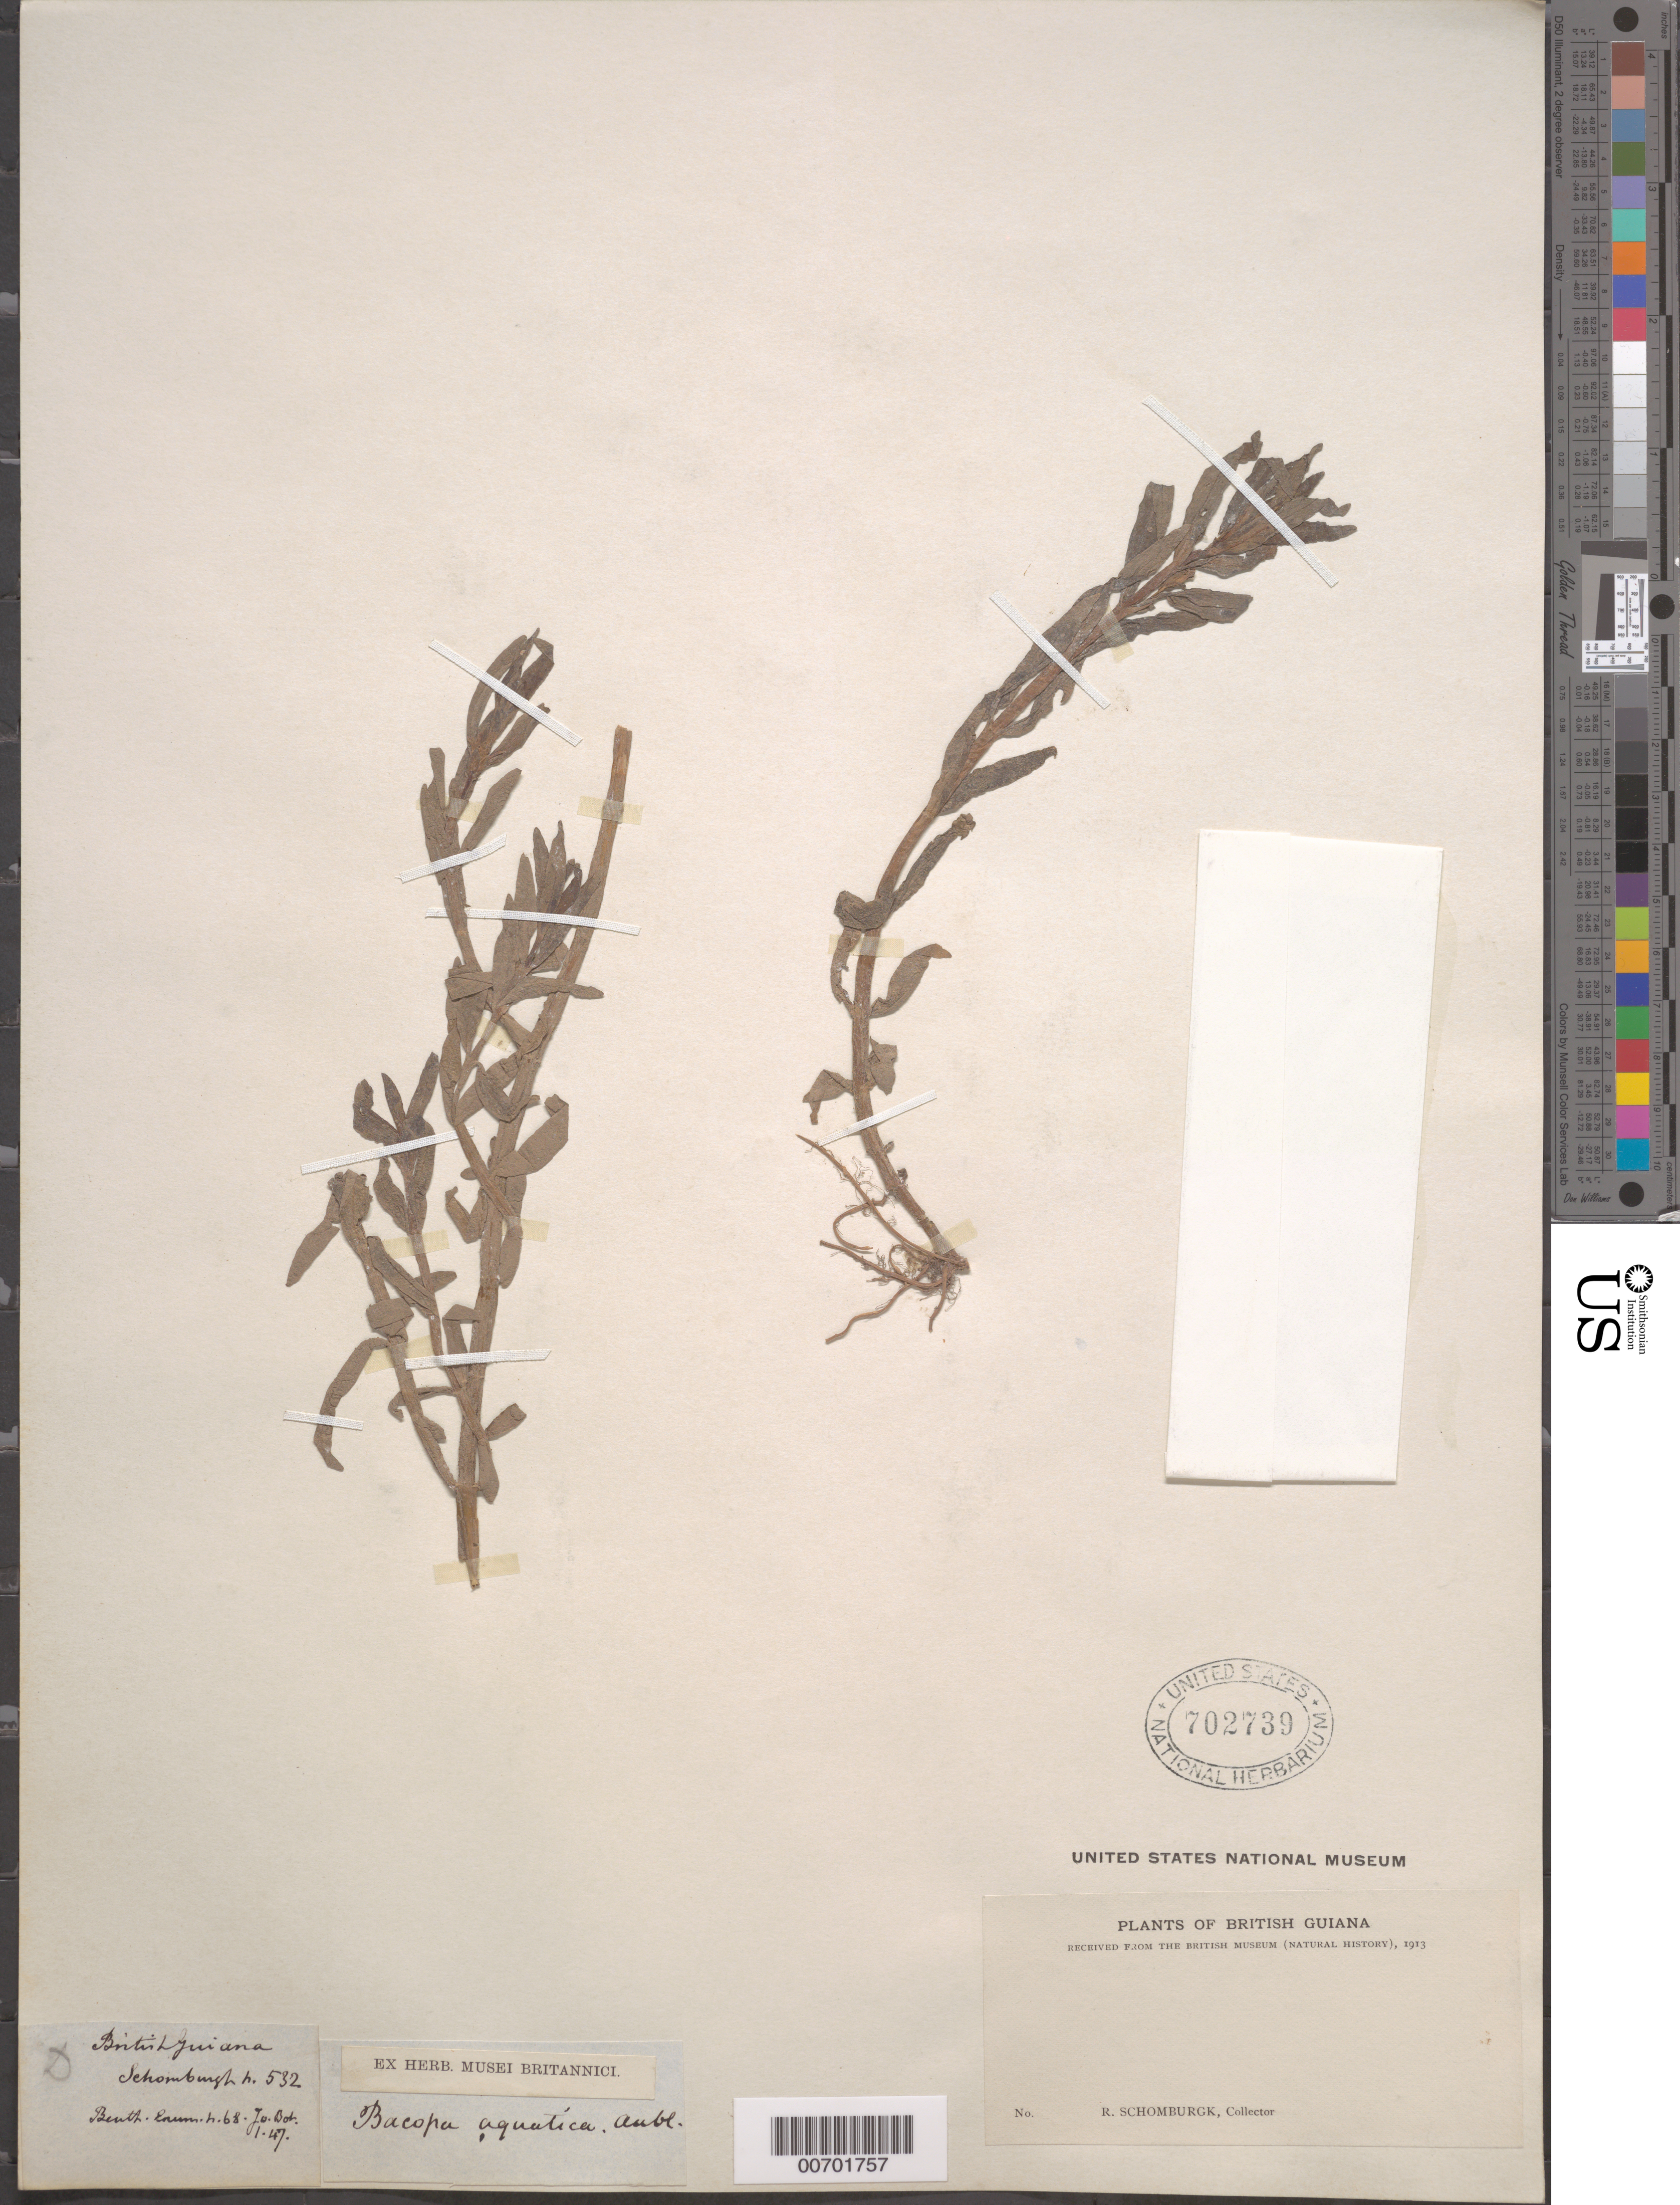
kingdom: Plantae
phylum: Tracheophyta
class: Magnoliopsida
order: Lamiales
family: Plantaginaceae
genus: Bacopa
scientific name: Bacopa aquatica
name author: Aubl.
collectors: -- Schomburgk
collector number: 532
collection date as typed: January 1847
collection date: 1847-01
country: Guyana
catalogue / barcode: US 702739